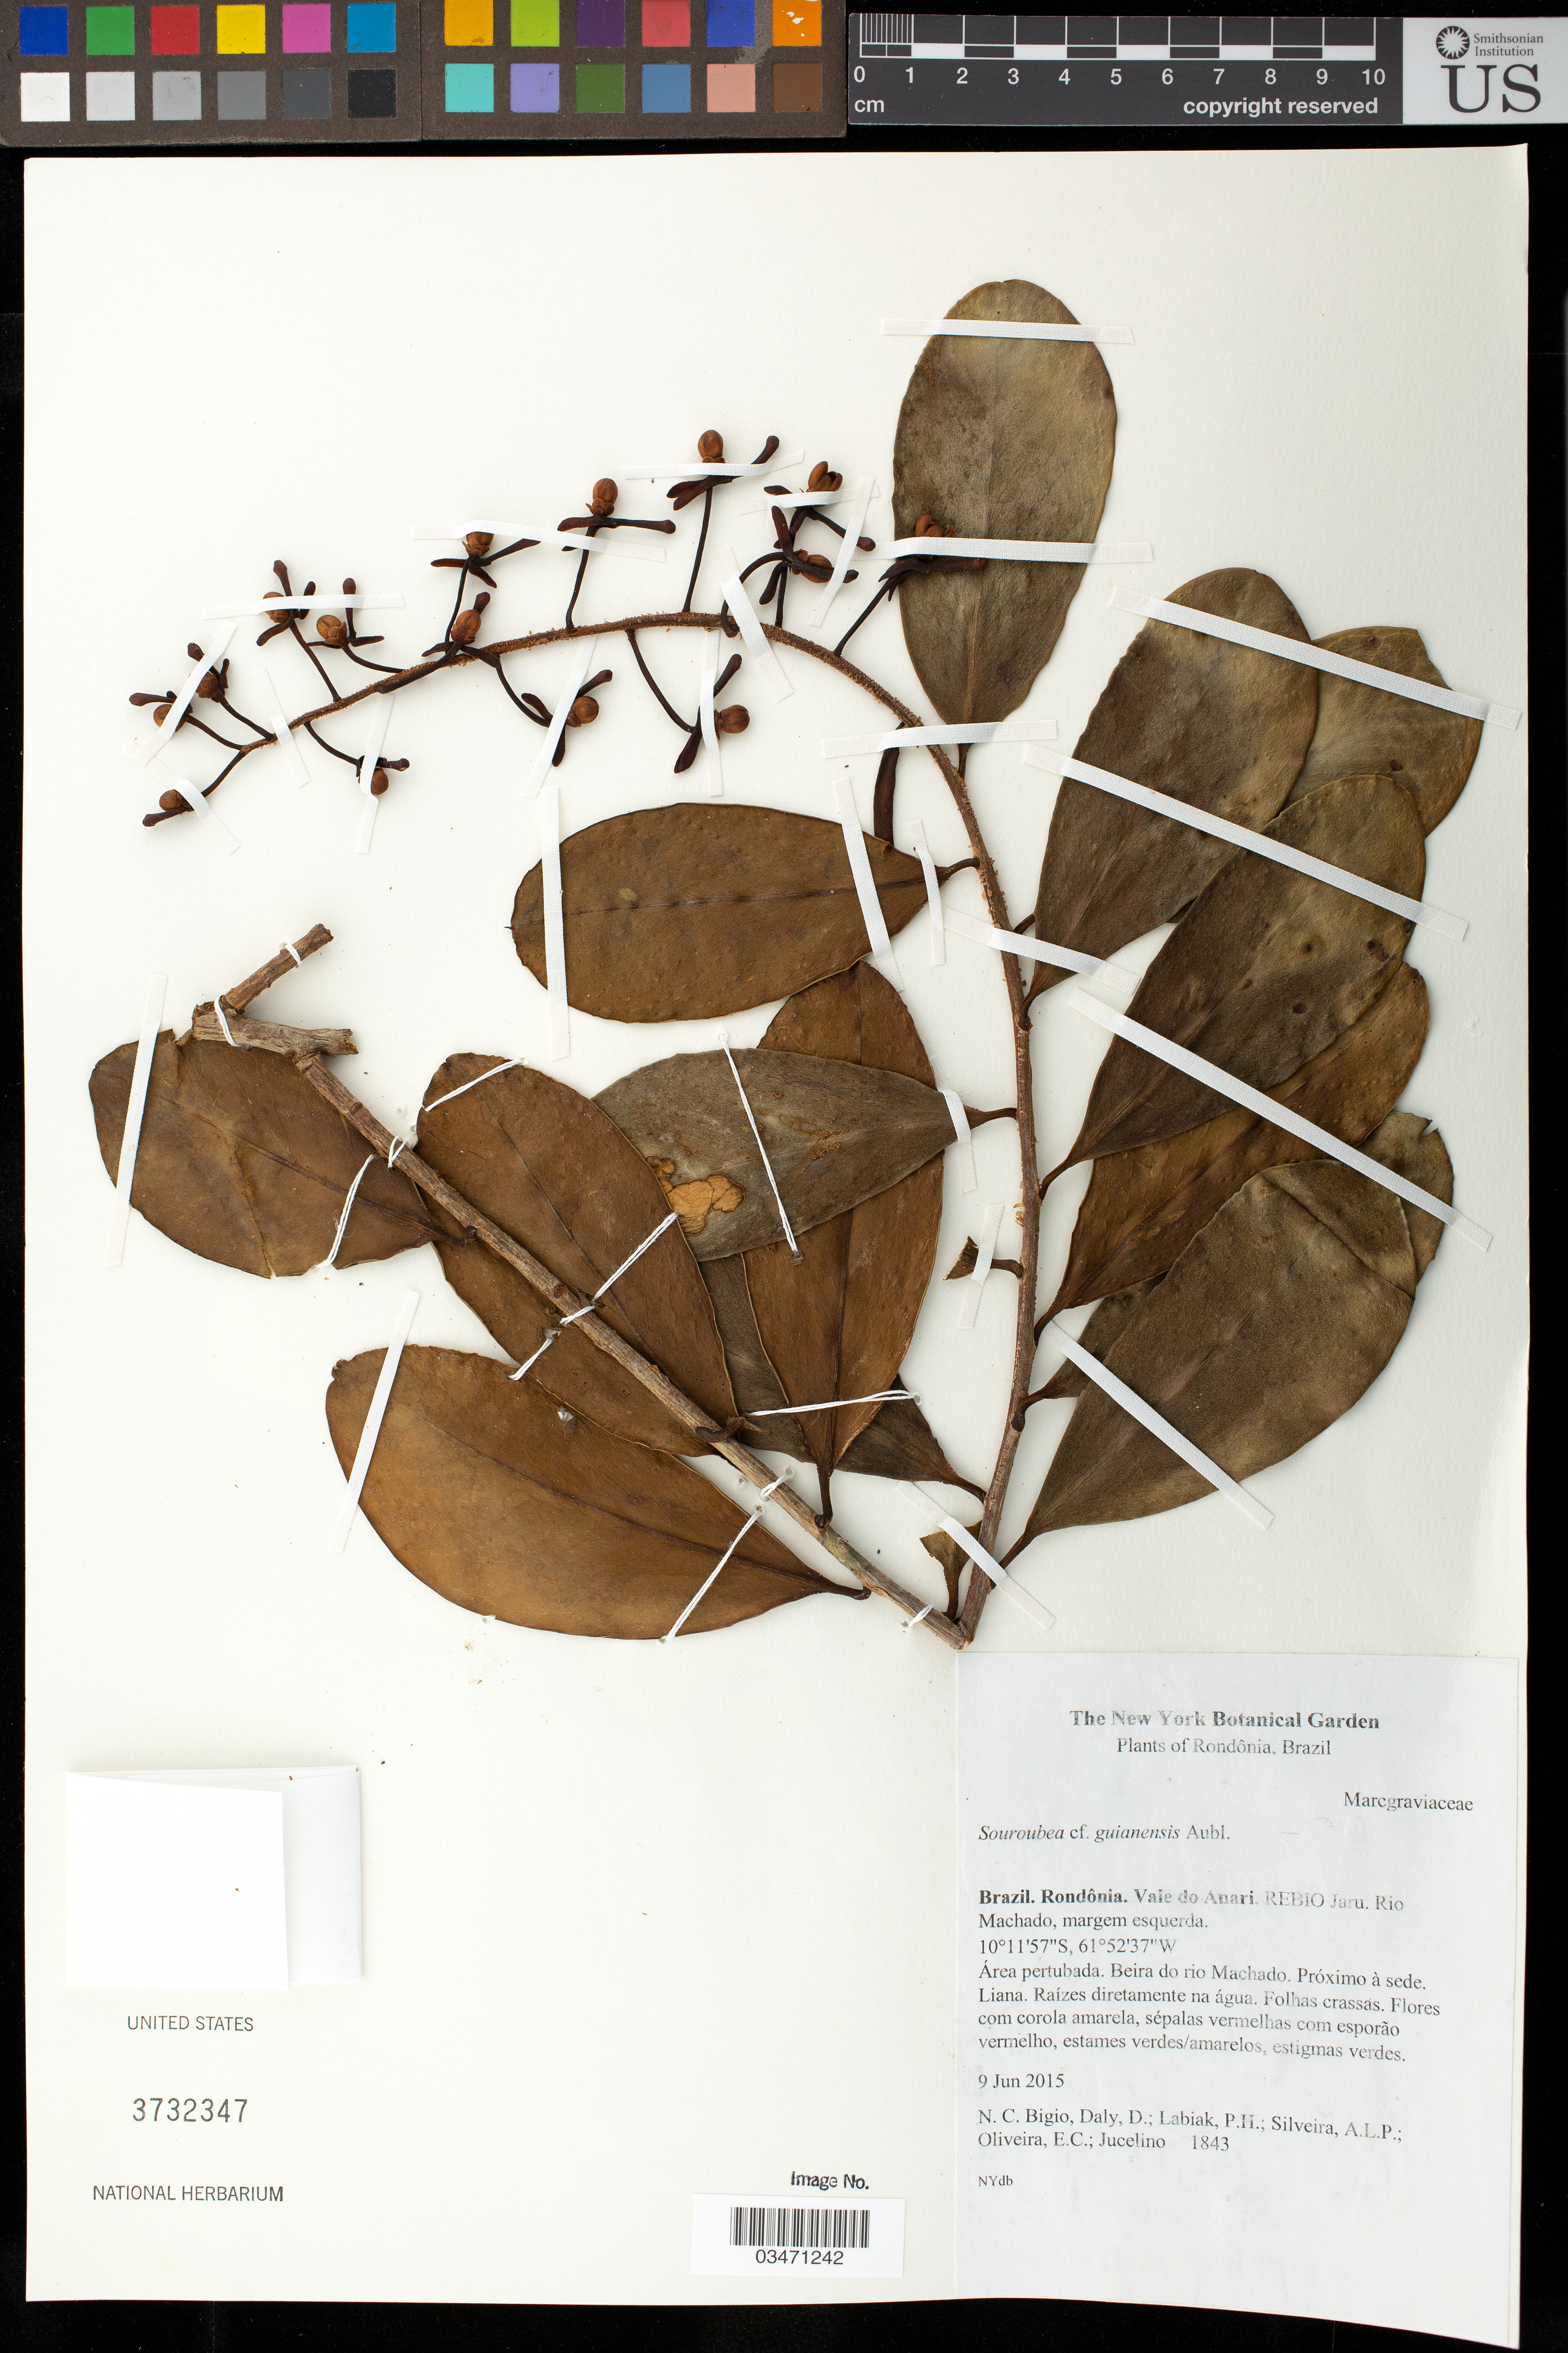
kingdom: Plantae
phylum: Tracheophyta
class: Magnoliopsida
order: Ericales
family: Marcgraviaceae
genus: Souroubea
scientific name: Souroubea guianensis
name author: Aubl.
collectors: N. C. Bigio, D. Daly, P. H. Labiak, -. Silveira, E. Oliveira & -. Jucelino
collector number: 1843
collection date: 2015-06-09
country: Brazil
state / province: Rondônia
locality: Vale do Anari REBIO Jaru. Rio Machado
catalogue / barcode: US 3732347